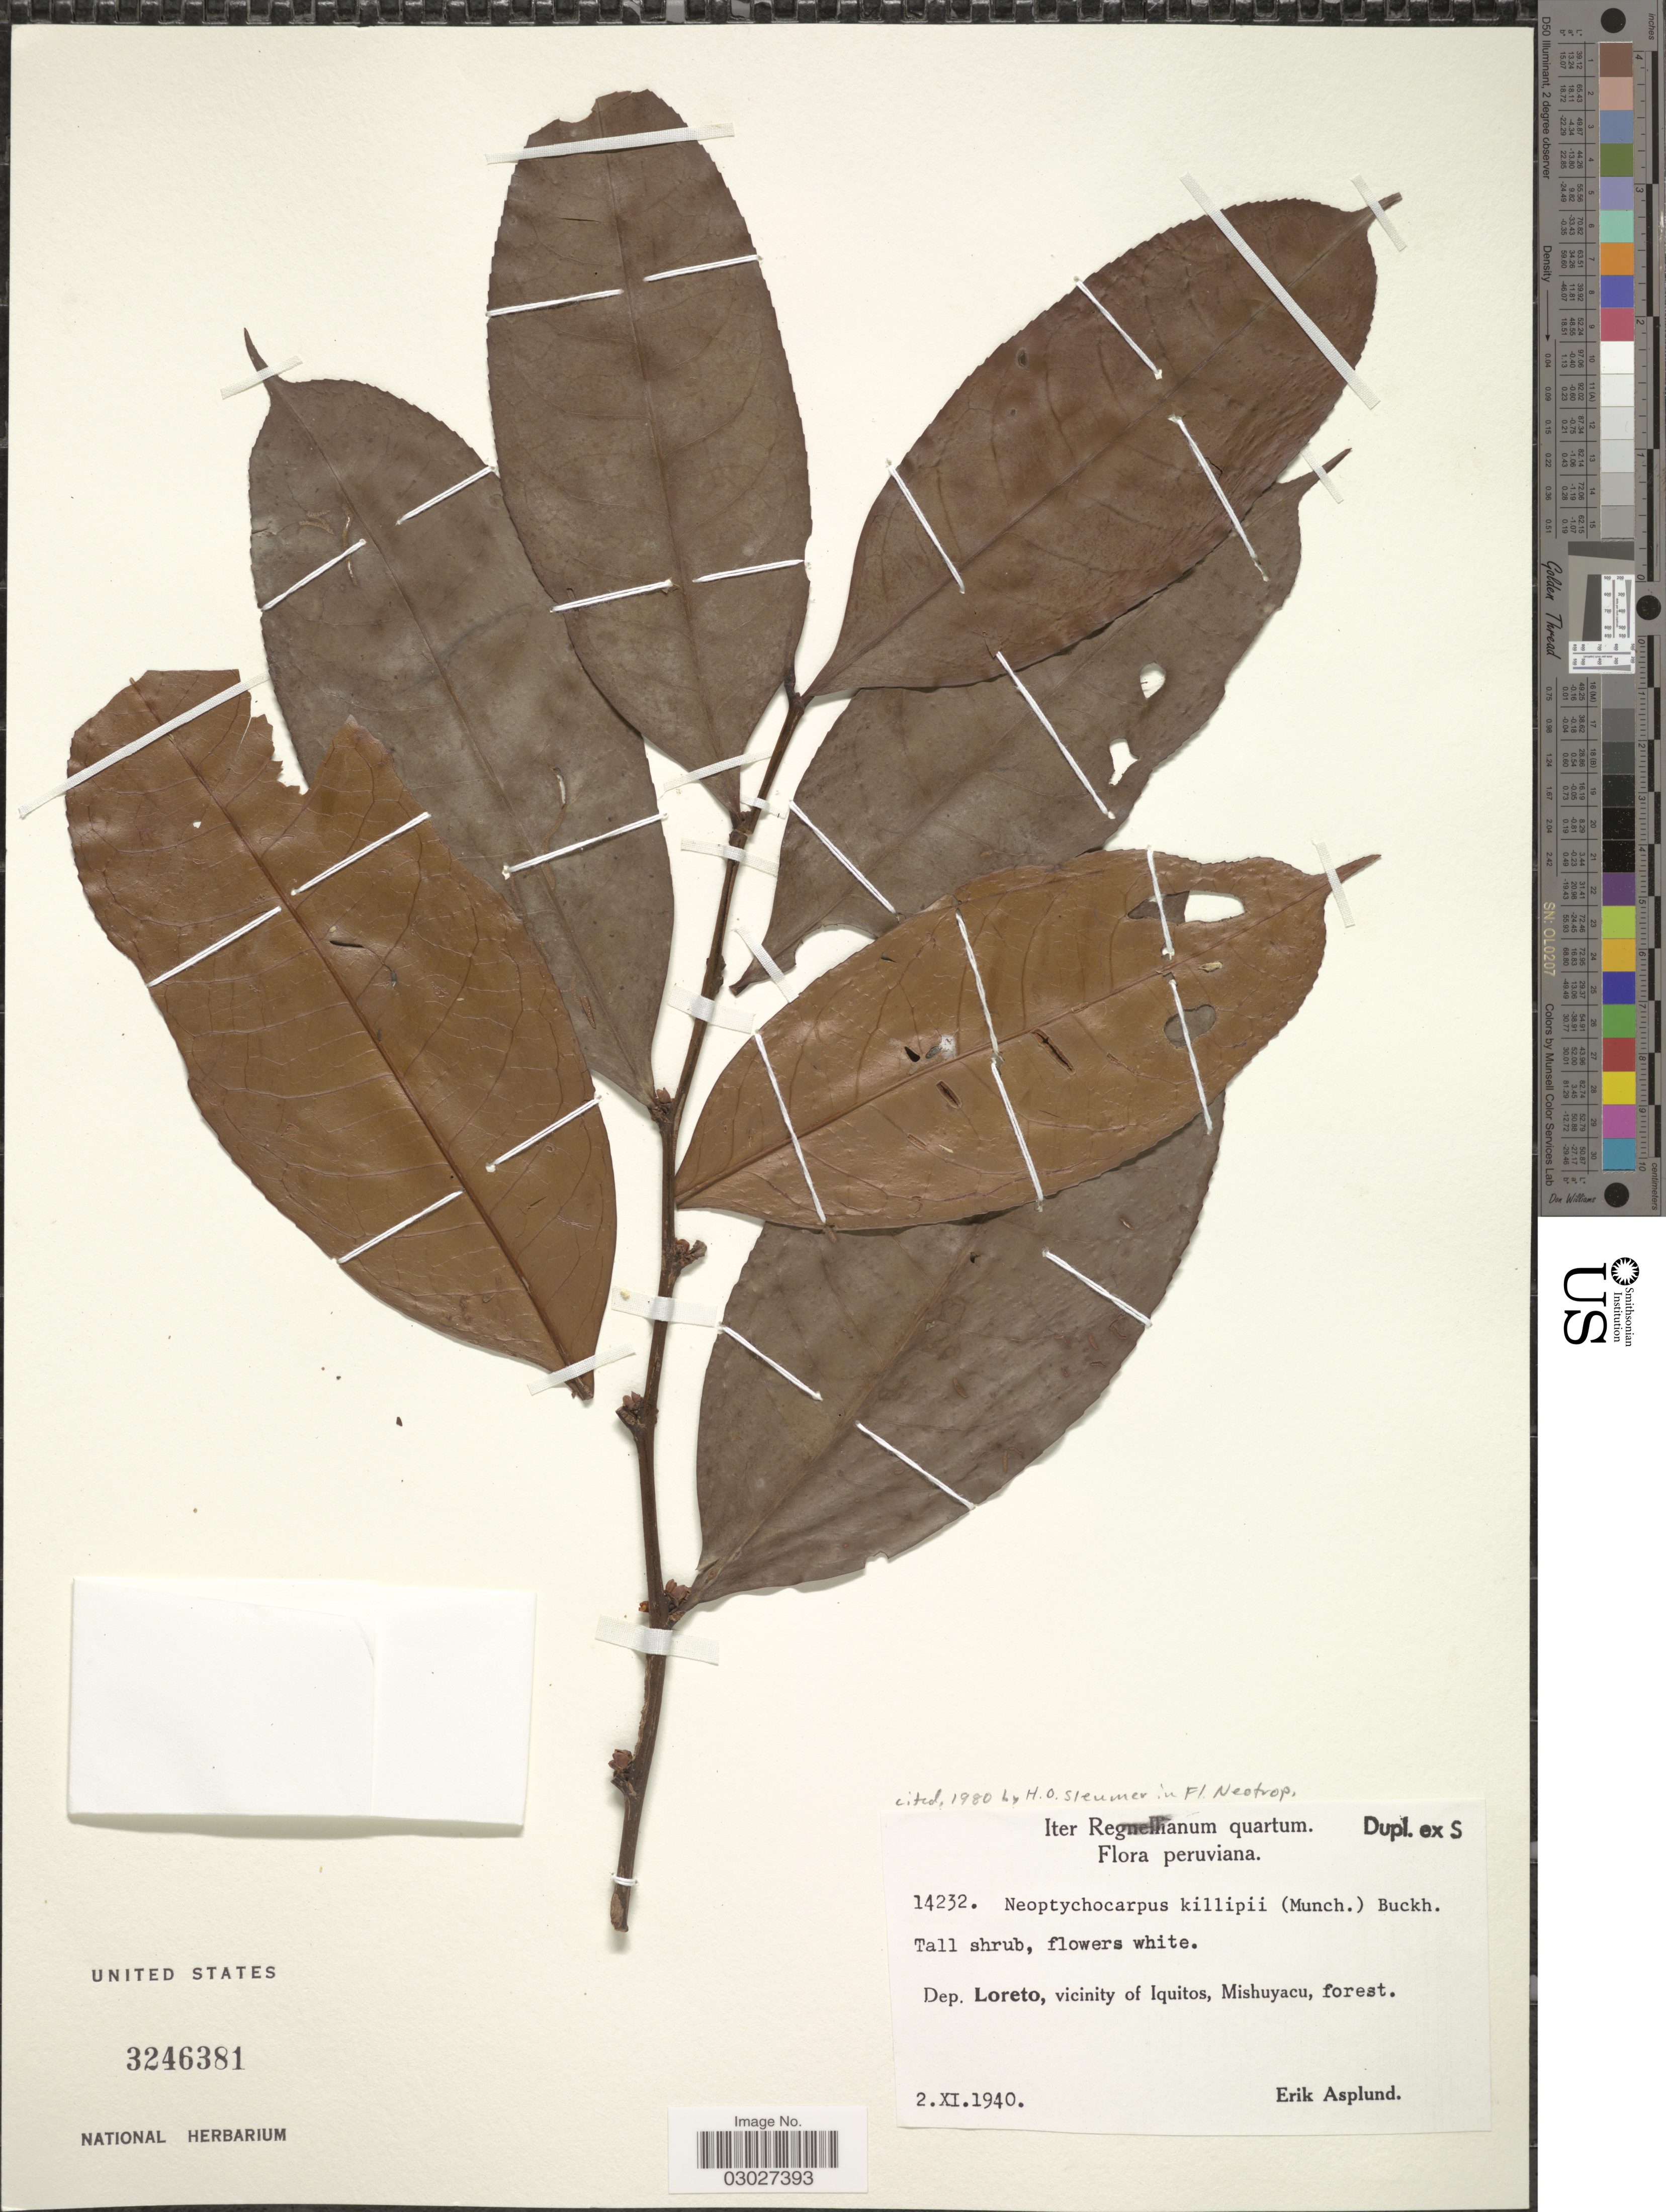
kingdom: Plantae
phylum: Tracheophyta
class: Magnoliopsida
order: Malpighiales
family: Salicaceae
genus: Casearia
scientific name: Casearia killipii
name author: (Monach.) Mestier et al.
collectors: E. Asplund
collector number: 14232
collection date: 1940-11-02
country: Peru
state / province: Loreto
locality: Dep. Loreto, vicinity of Iquitos, Mishuyacu, forest.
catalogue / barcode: US 3246381